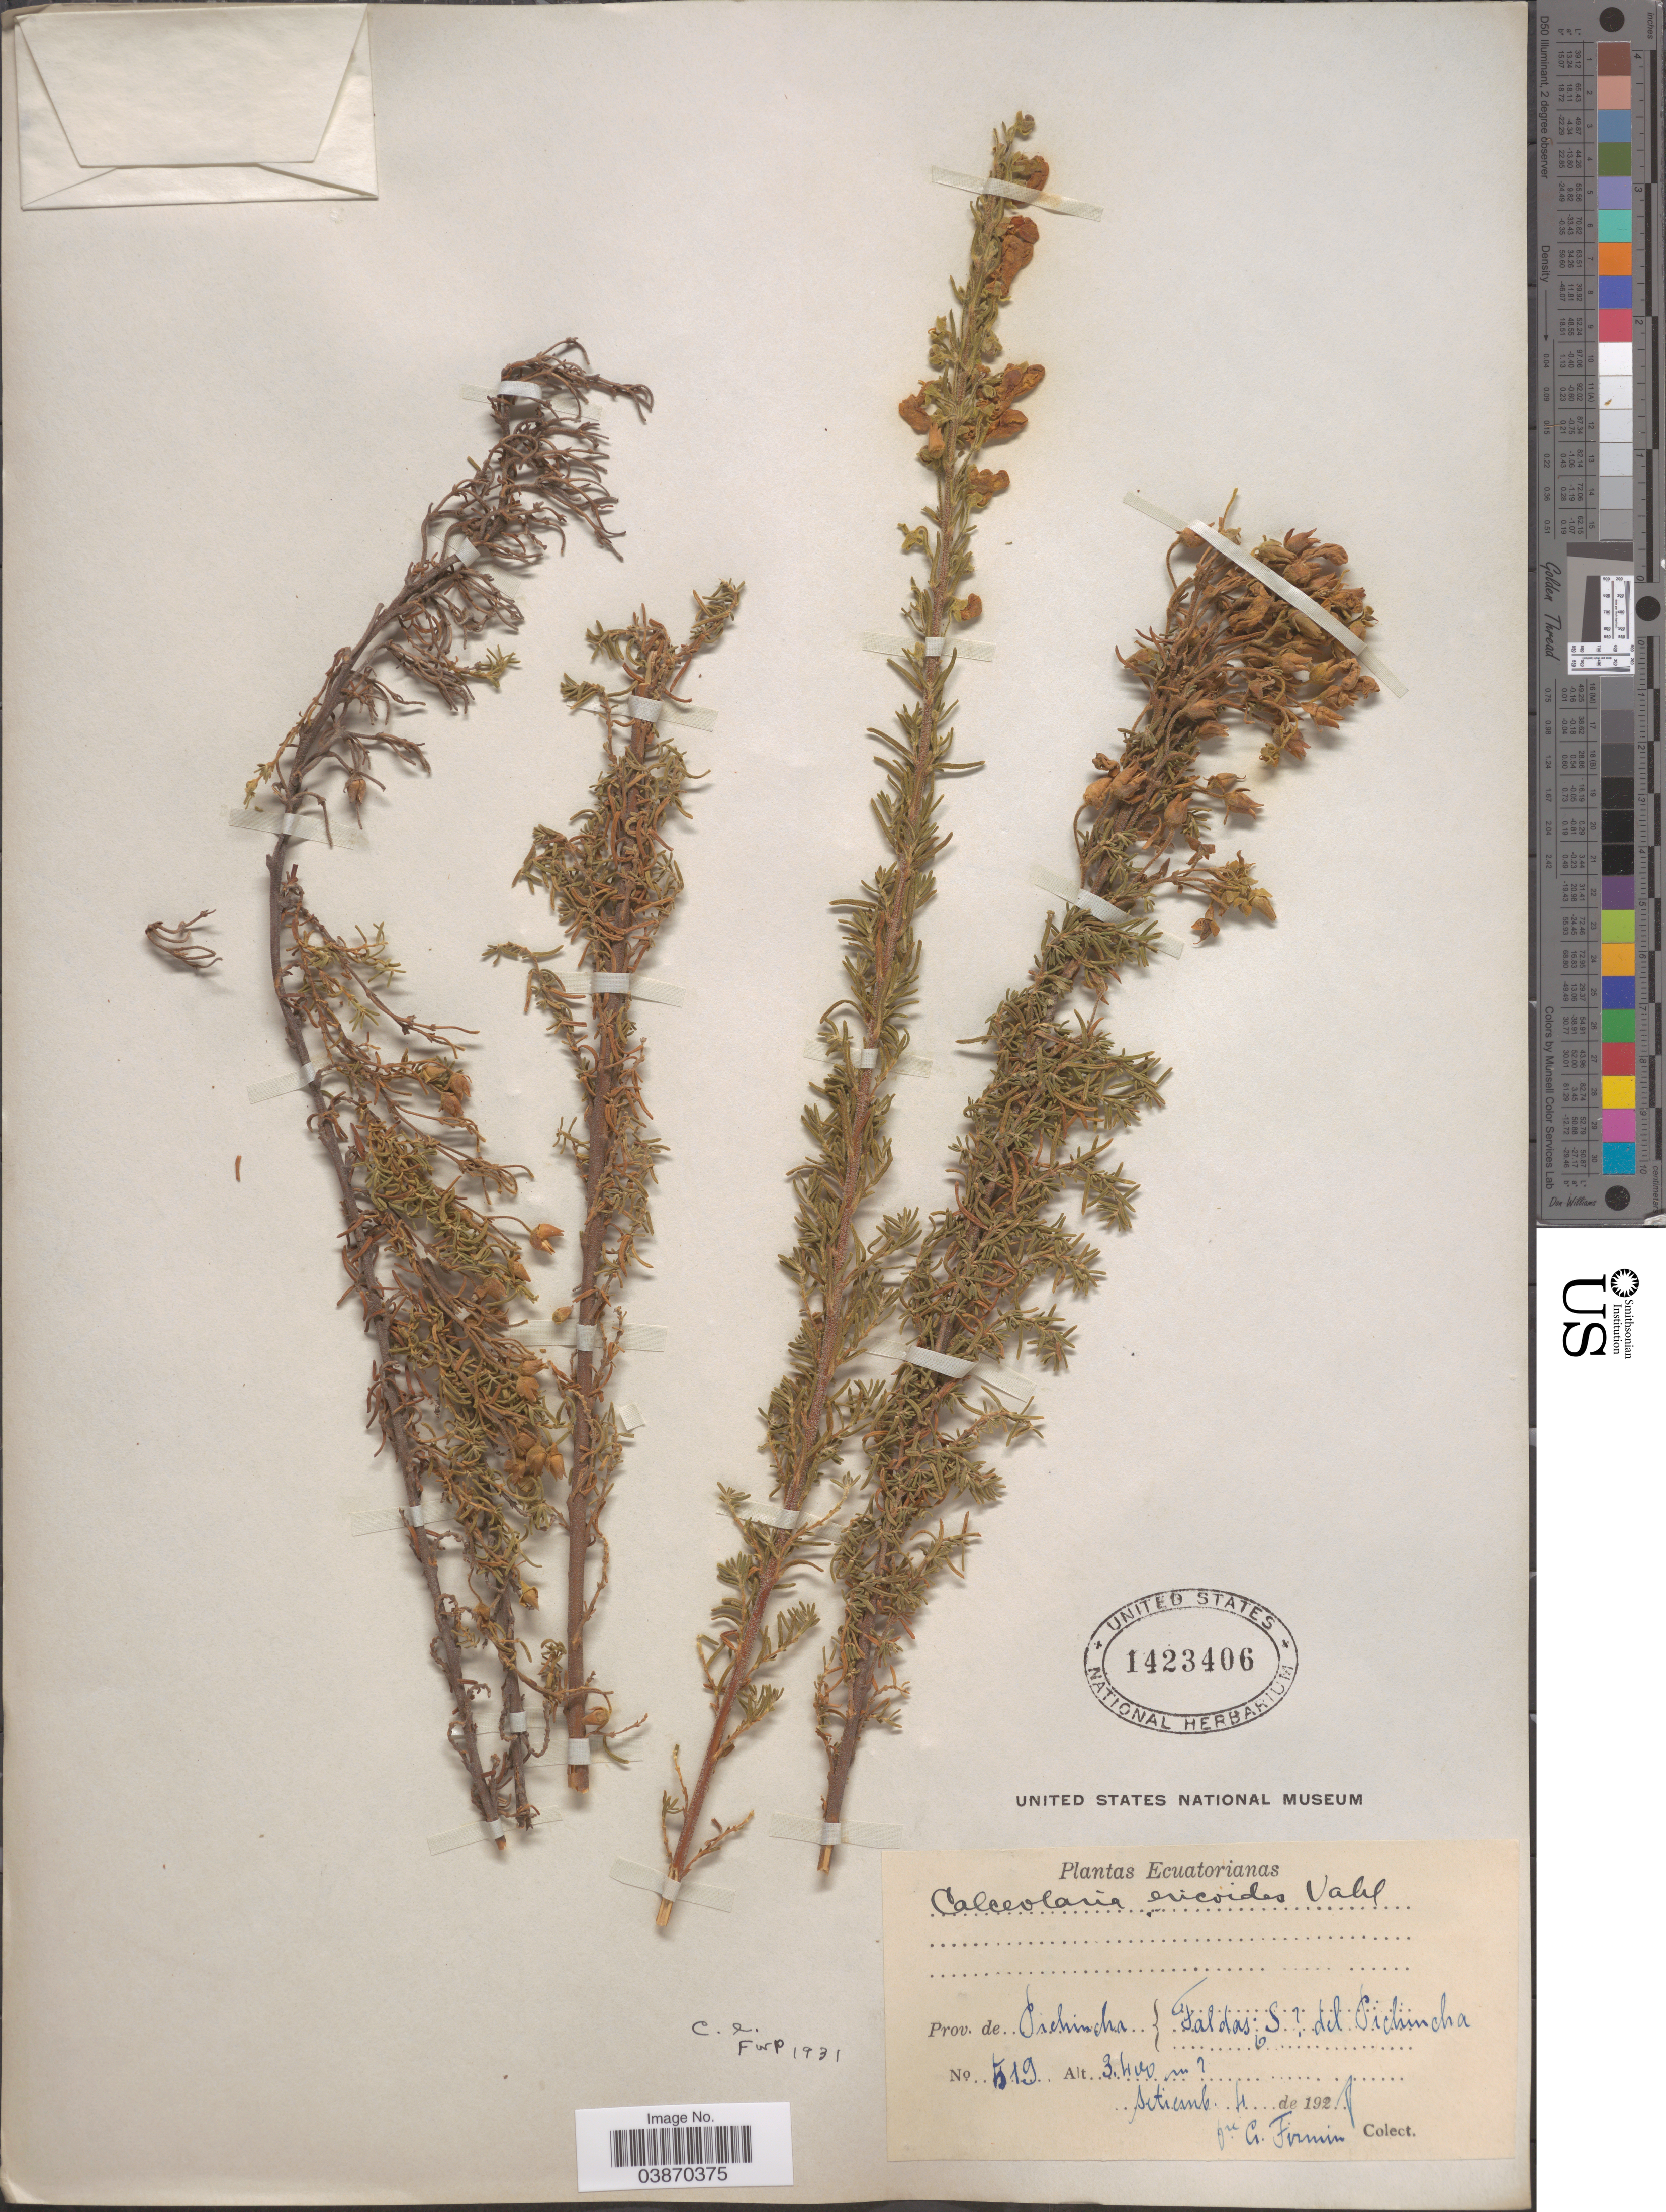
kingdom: Plantae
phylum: Tracheophyta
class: Magnoliopsida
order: Lamiales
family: Calceolariaceae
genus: Calceolaria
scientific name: Calceolaria ericoides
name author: Juss. ex Vahl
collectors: F. Firmin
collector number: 519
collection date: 1928-09-04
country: Ecuador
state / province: Pichincha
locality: Faldas: S. [unsure placement] del Pichincha.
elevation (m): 3400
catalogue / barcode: US 1423406